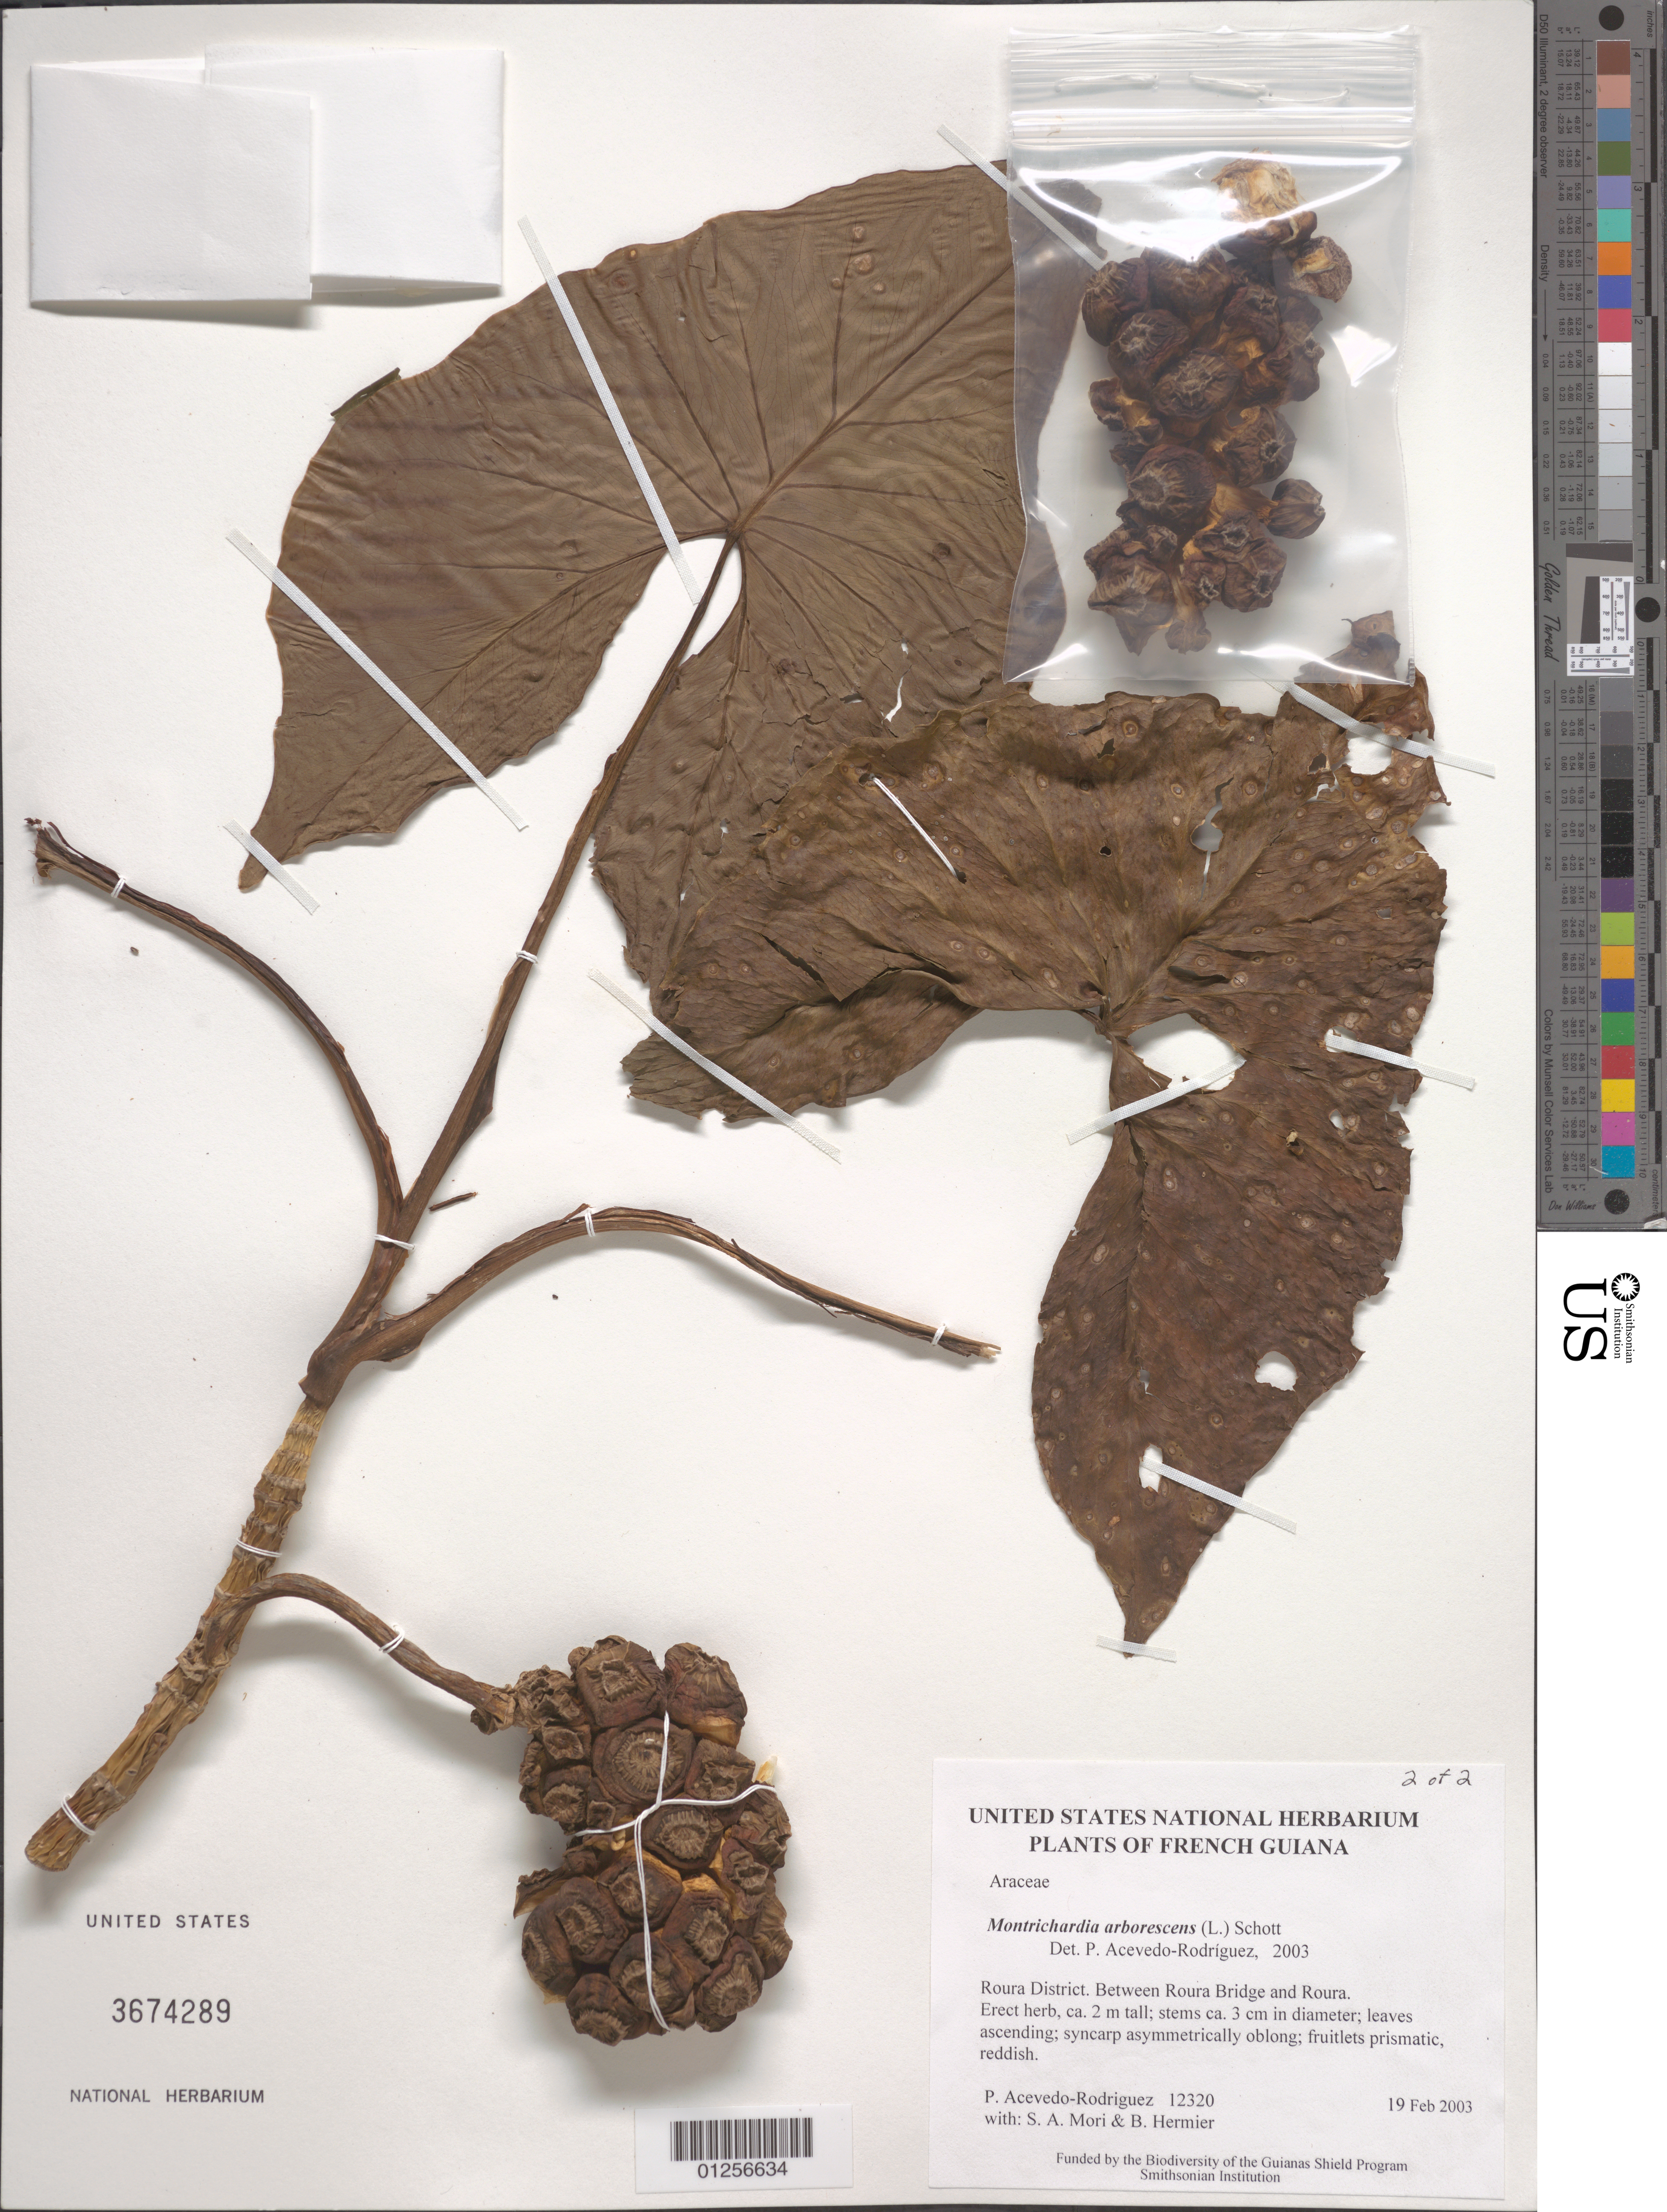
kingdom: Plantae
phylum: Tracheophyta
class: Liliopsida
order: Alismatales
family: Araceae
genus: Montrichardia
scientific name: Montrichardia arborescens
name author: (L.) Schott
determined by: Acevedo-Rodríguez, P., (BOT), Smithsonian Institution - National Museum of Natural History (UNITED STATES)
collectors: P. Acevedo-Rodr., S. Mori & B. Hermier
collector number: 12320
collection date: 2003-02-19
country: French Guiana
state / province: Cayenne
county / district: Roura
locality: Between Roura Bridge and Roura.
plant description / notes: US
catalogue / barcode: US 3674289